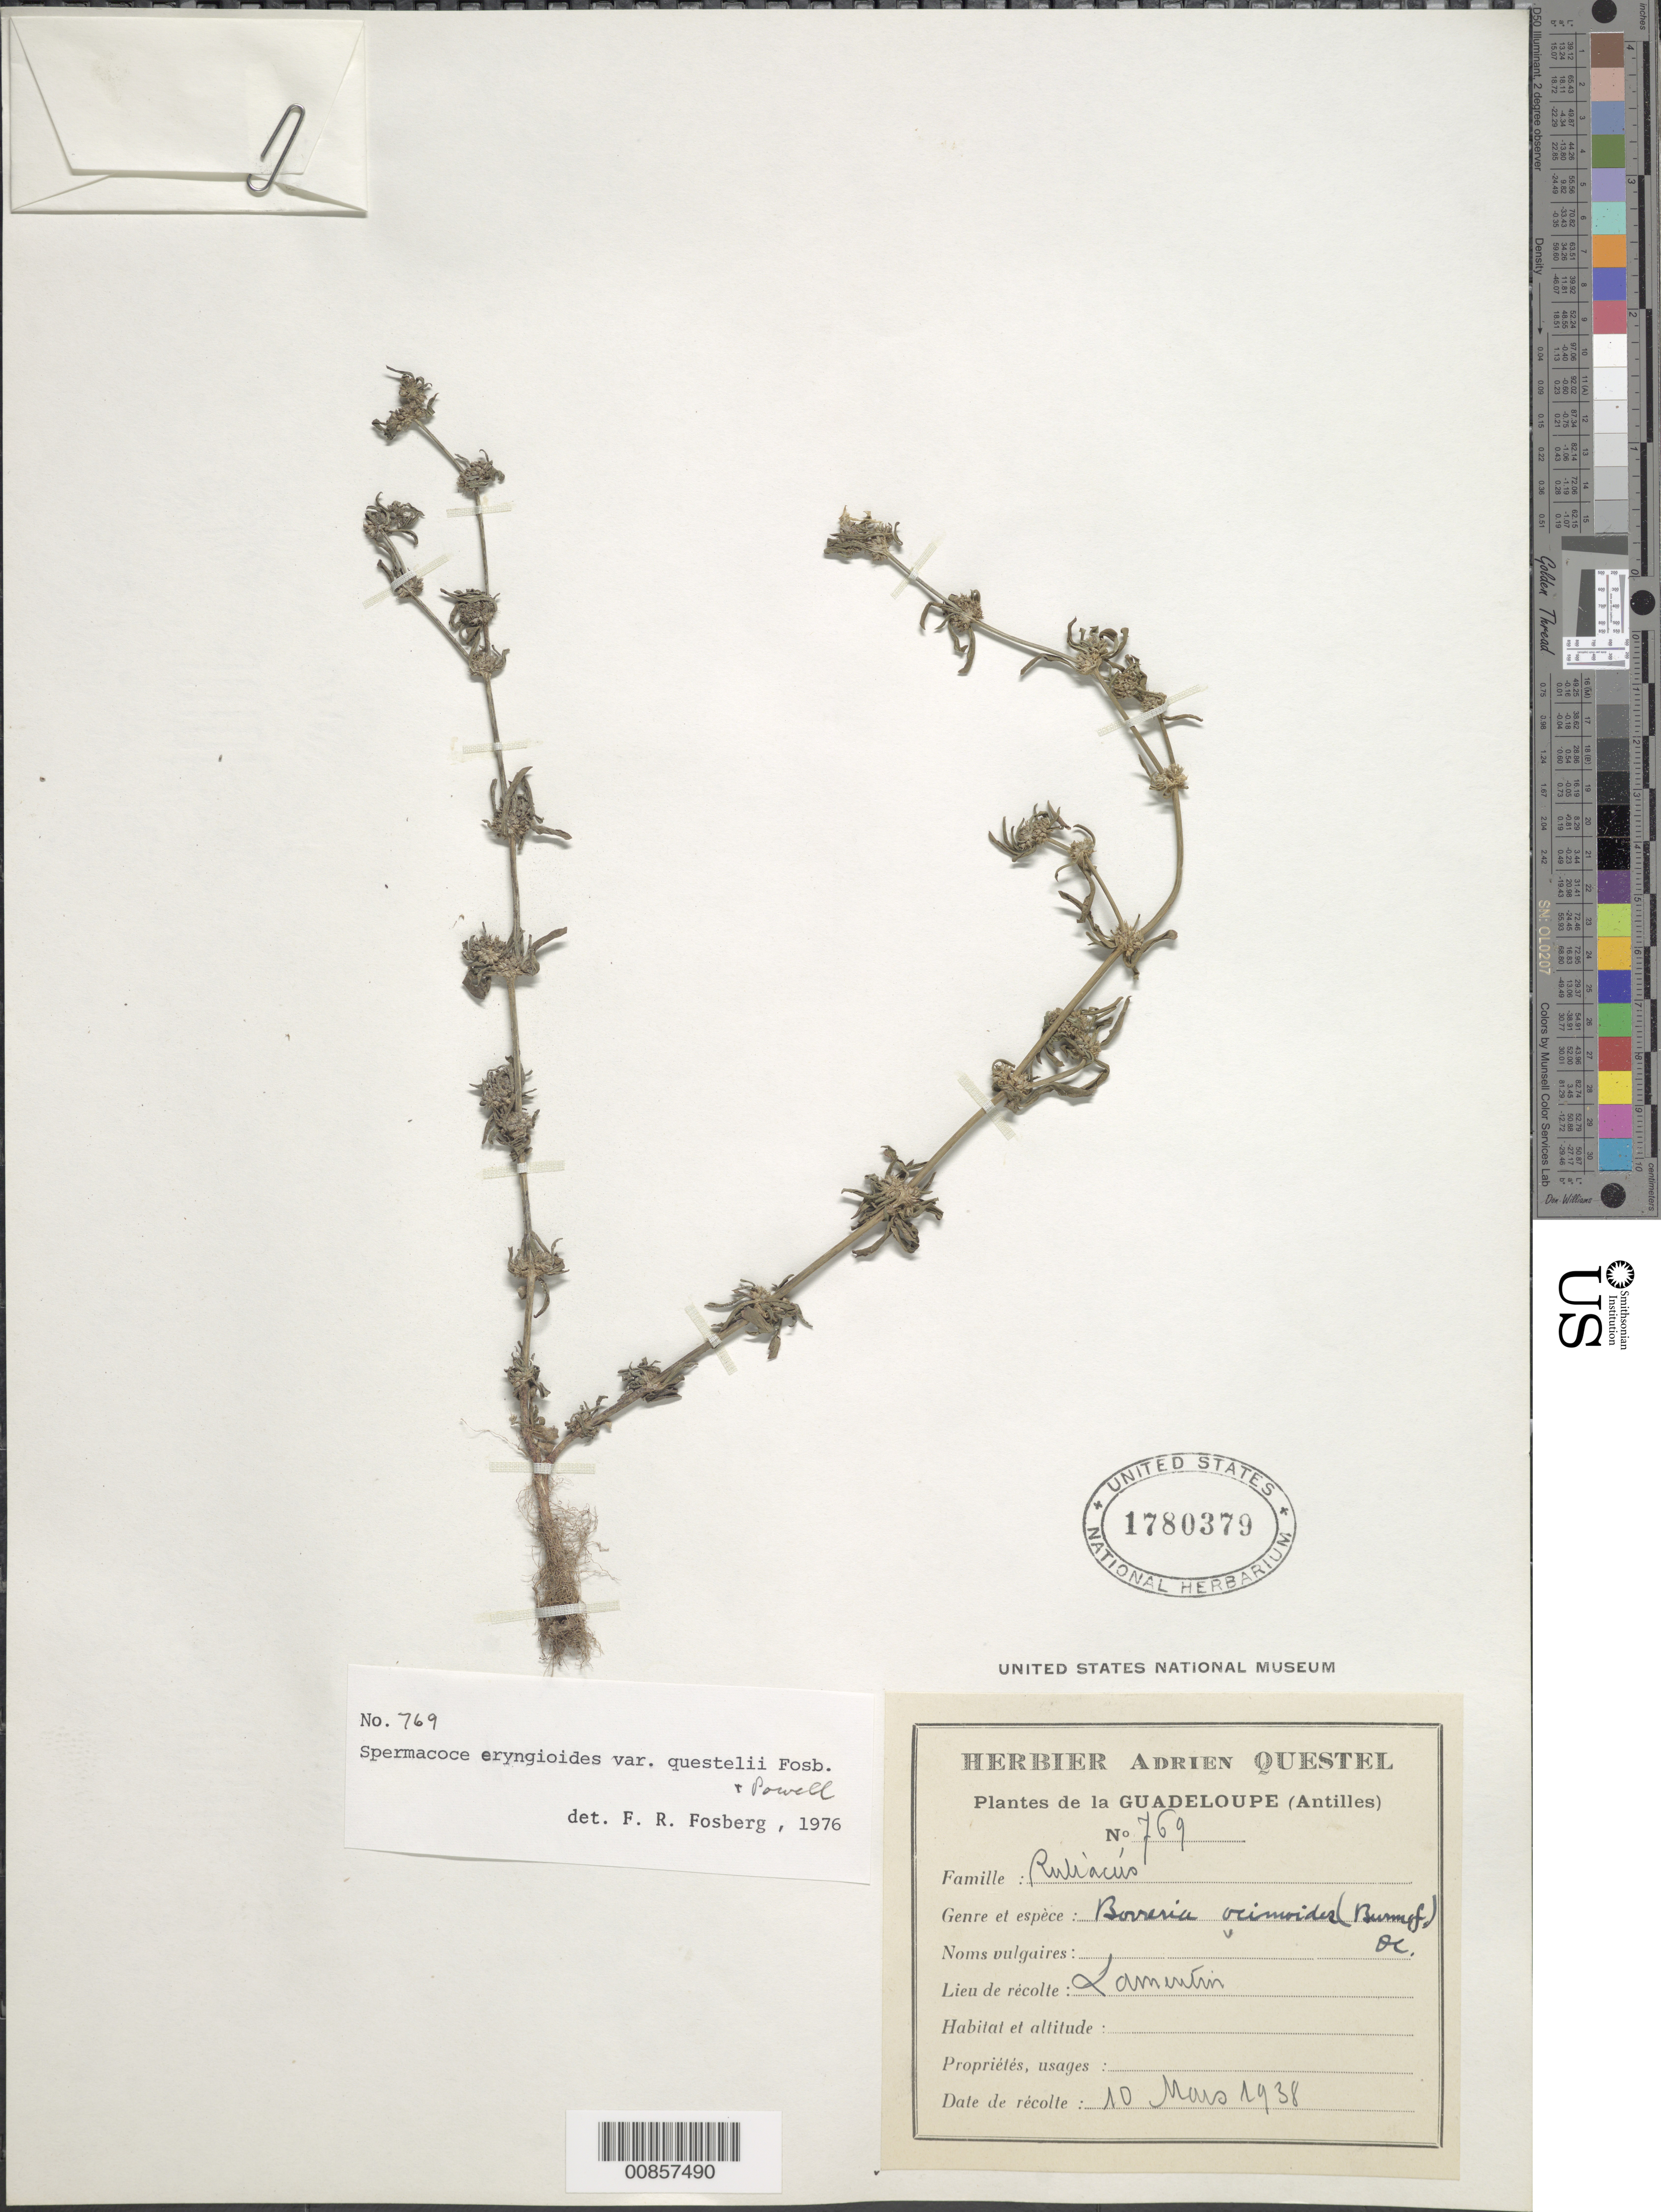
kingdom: Plantae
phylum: Tracheophyta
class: Magnoliopsida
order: Gentianales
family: Rubiaceae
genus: Spermacoce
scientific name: Spermacoce eryngioides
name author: (Cham. & Schltdl.) Kuntze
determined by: Fosberg, F. R.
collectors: A. Questel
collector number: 769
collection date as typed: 10 Mar 1938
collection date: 1938-03-10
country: Guadeloupe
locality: Lamentin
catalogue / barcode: US 1780379